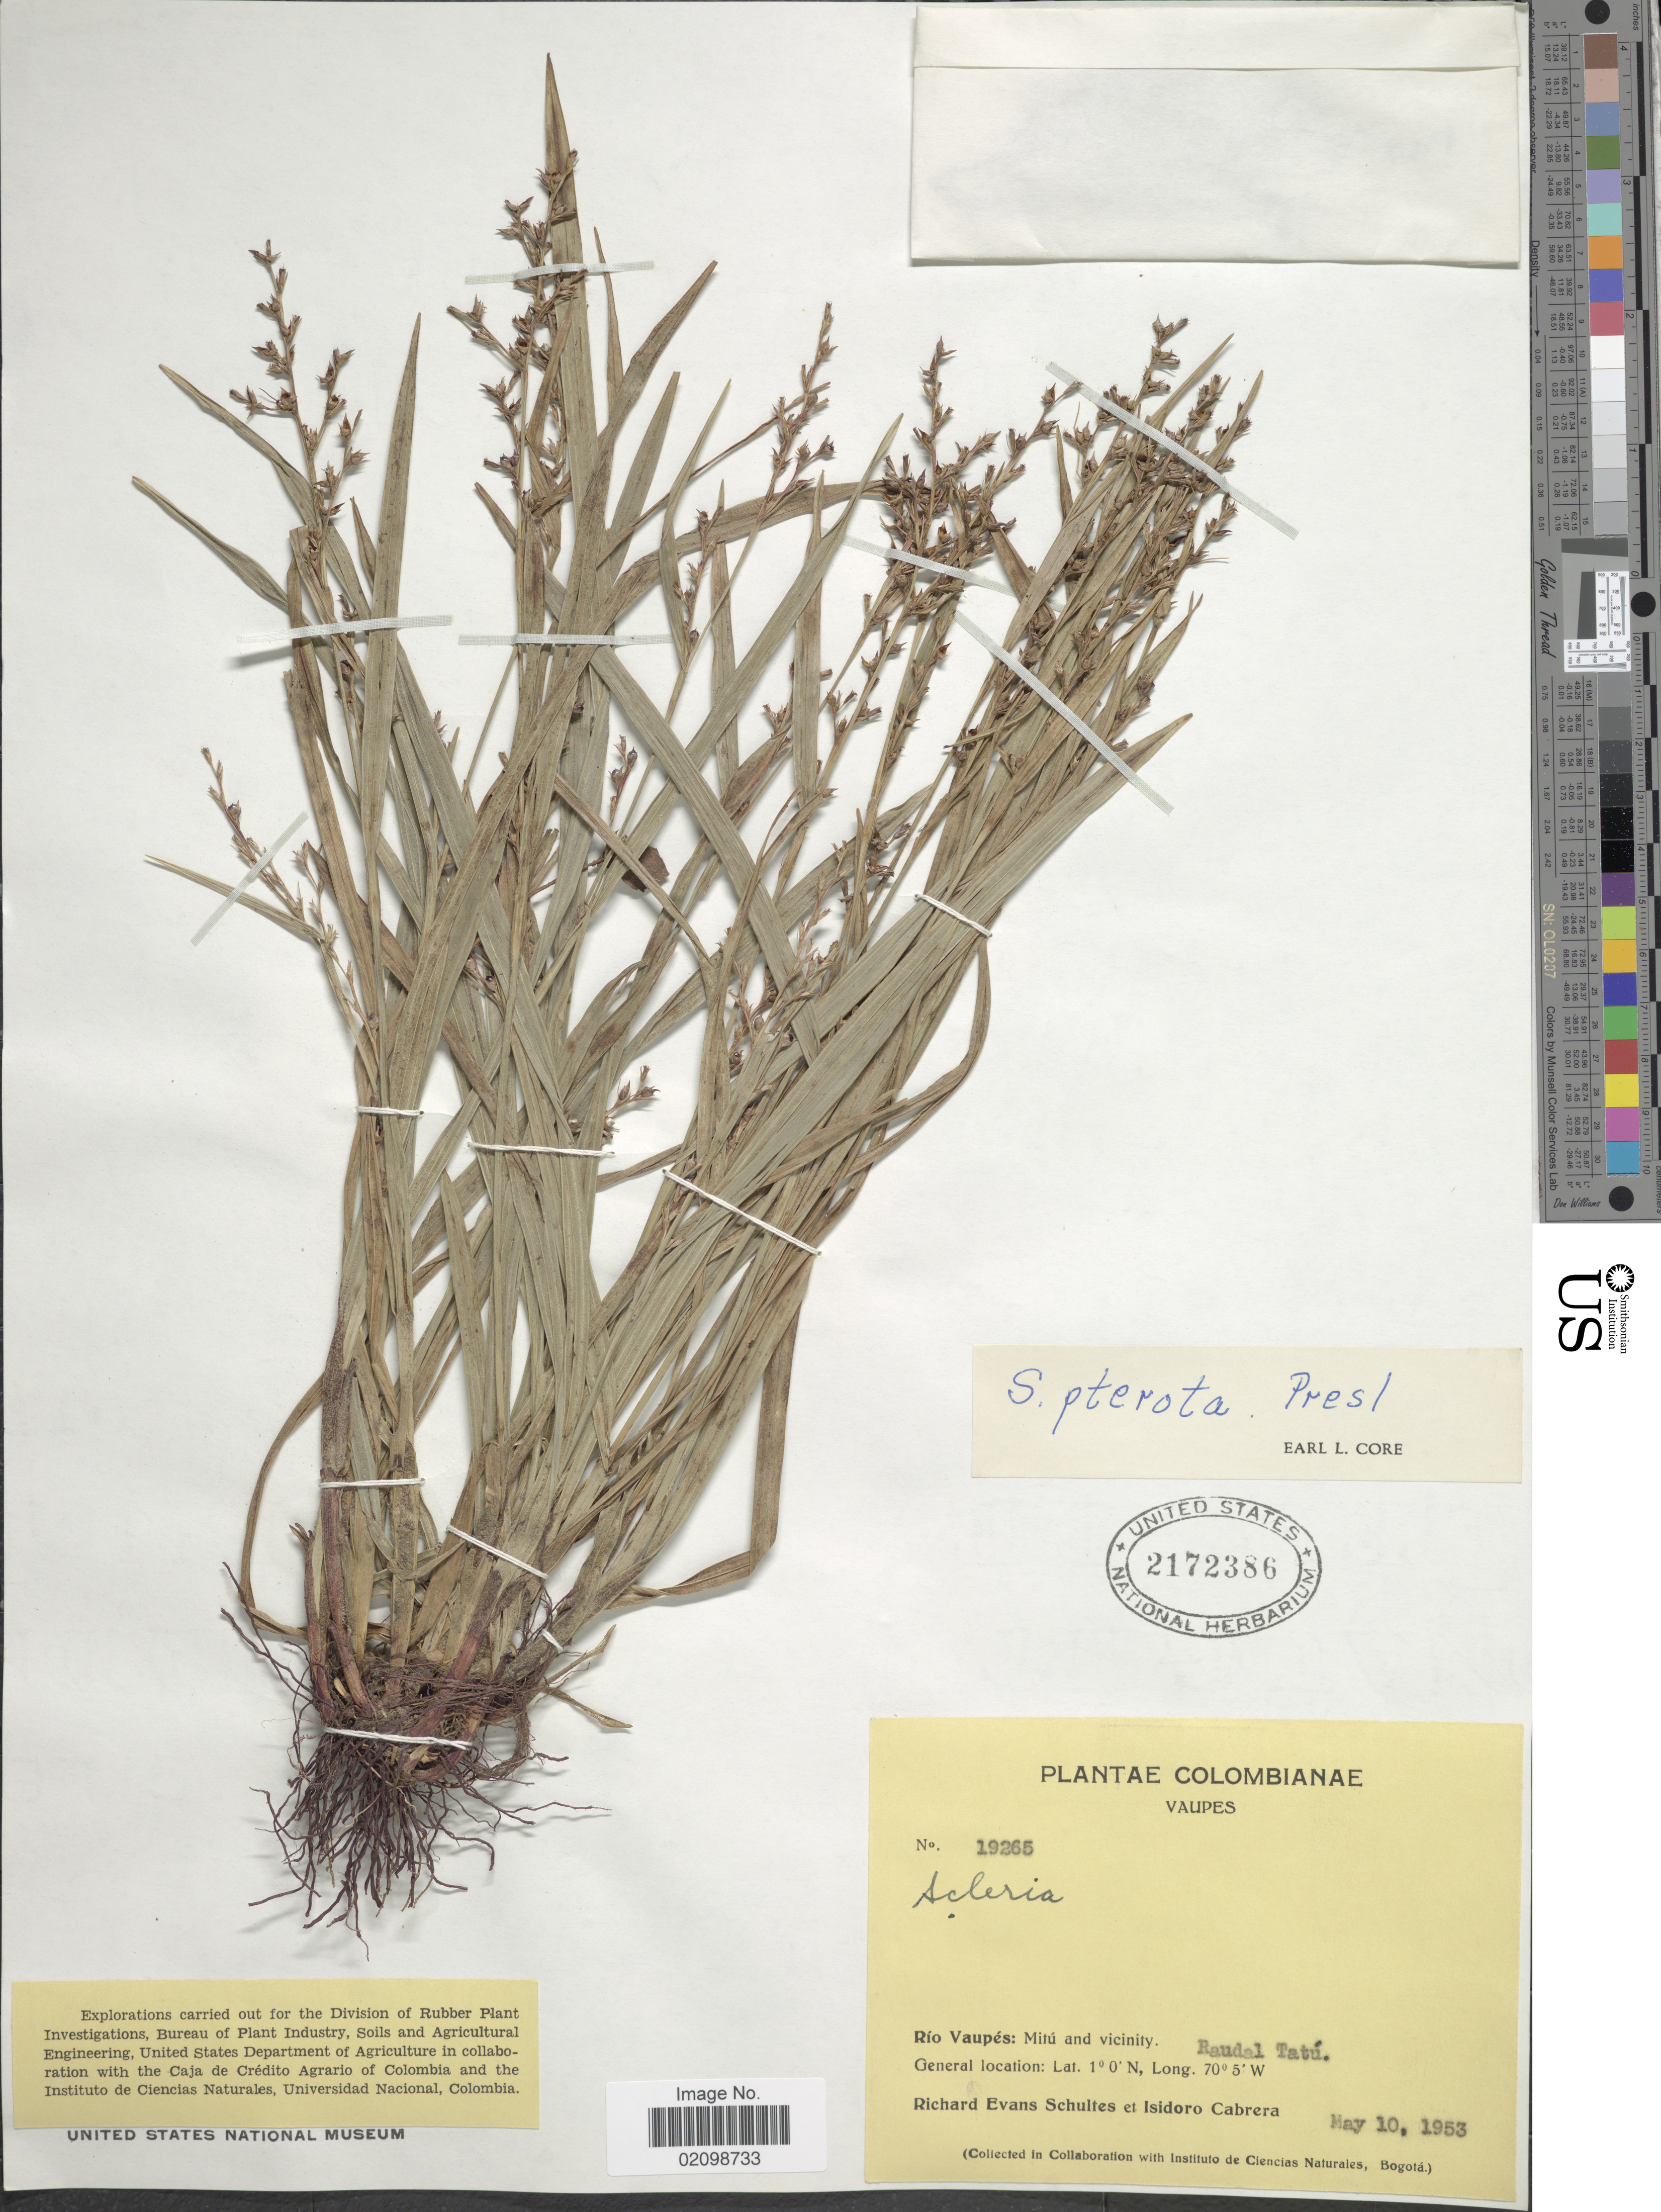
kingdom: Plantae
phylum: Tracheophyta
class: Liliopsida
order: Poales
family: Cyperaceae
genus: Scleria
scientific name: Scleria gaertneri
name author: Raddi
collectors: R. E. Schultes & I. Cabrera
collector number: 19265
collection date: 1953-05-10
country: Colombia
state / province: Vaupés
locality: Vaupes. Rio Vaupes: Mitu and vicinity, Raudal Tatu.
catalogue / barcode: US 2172386